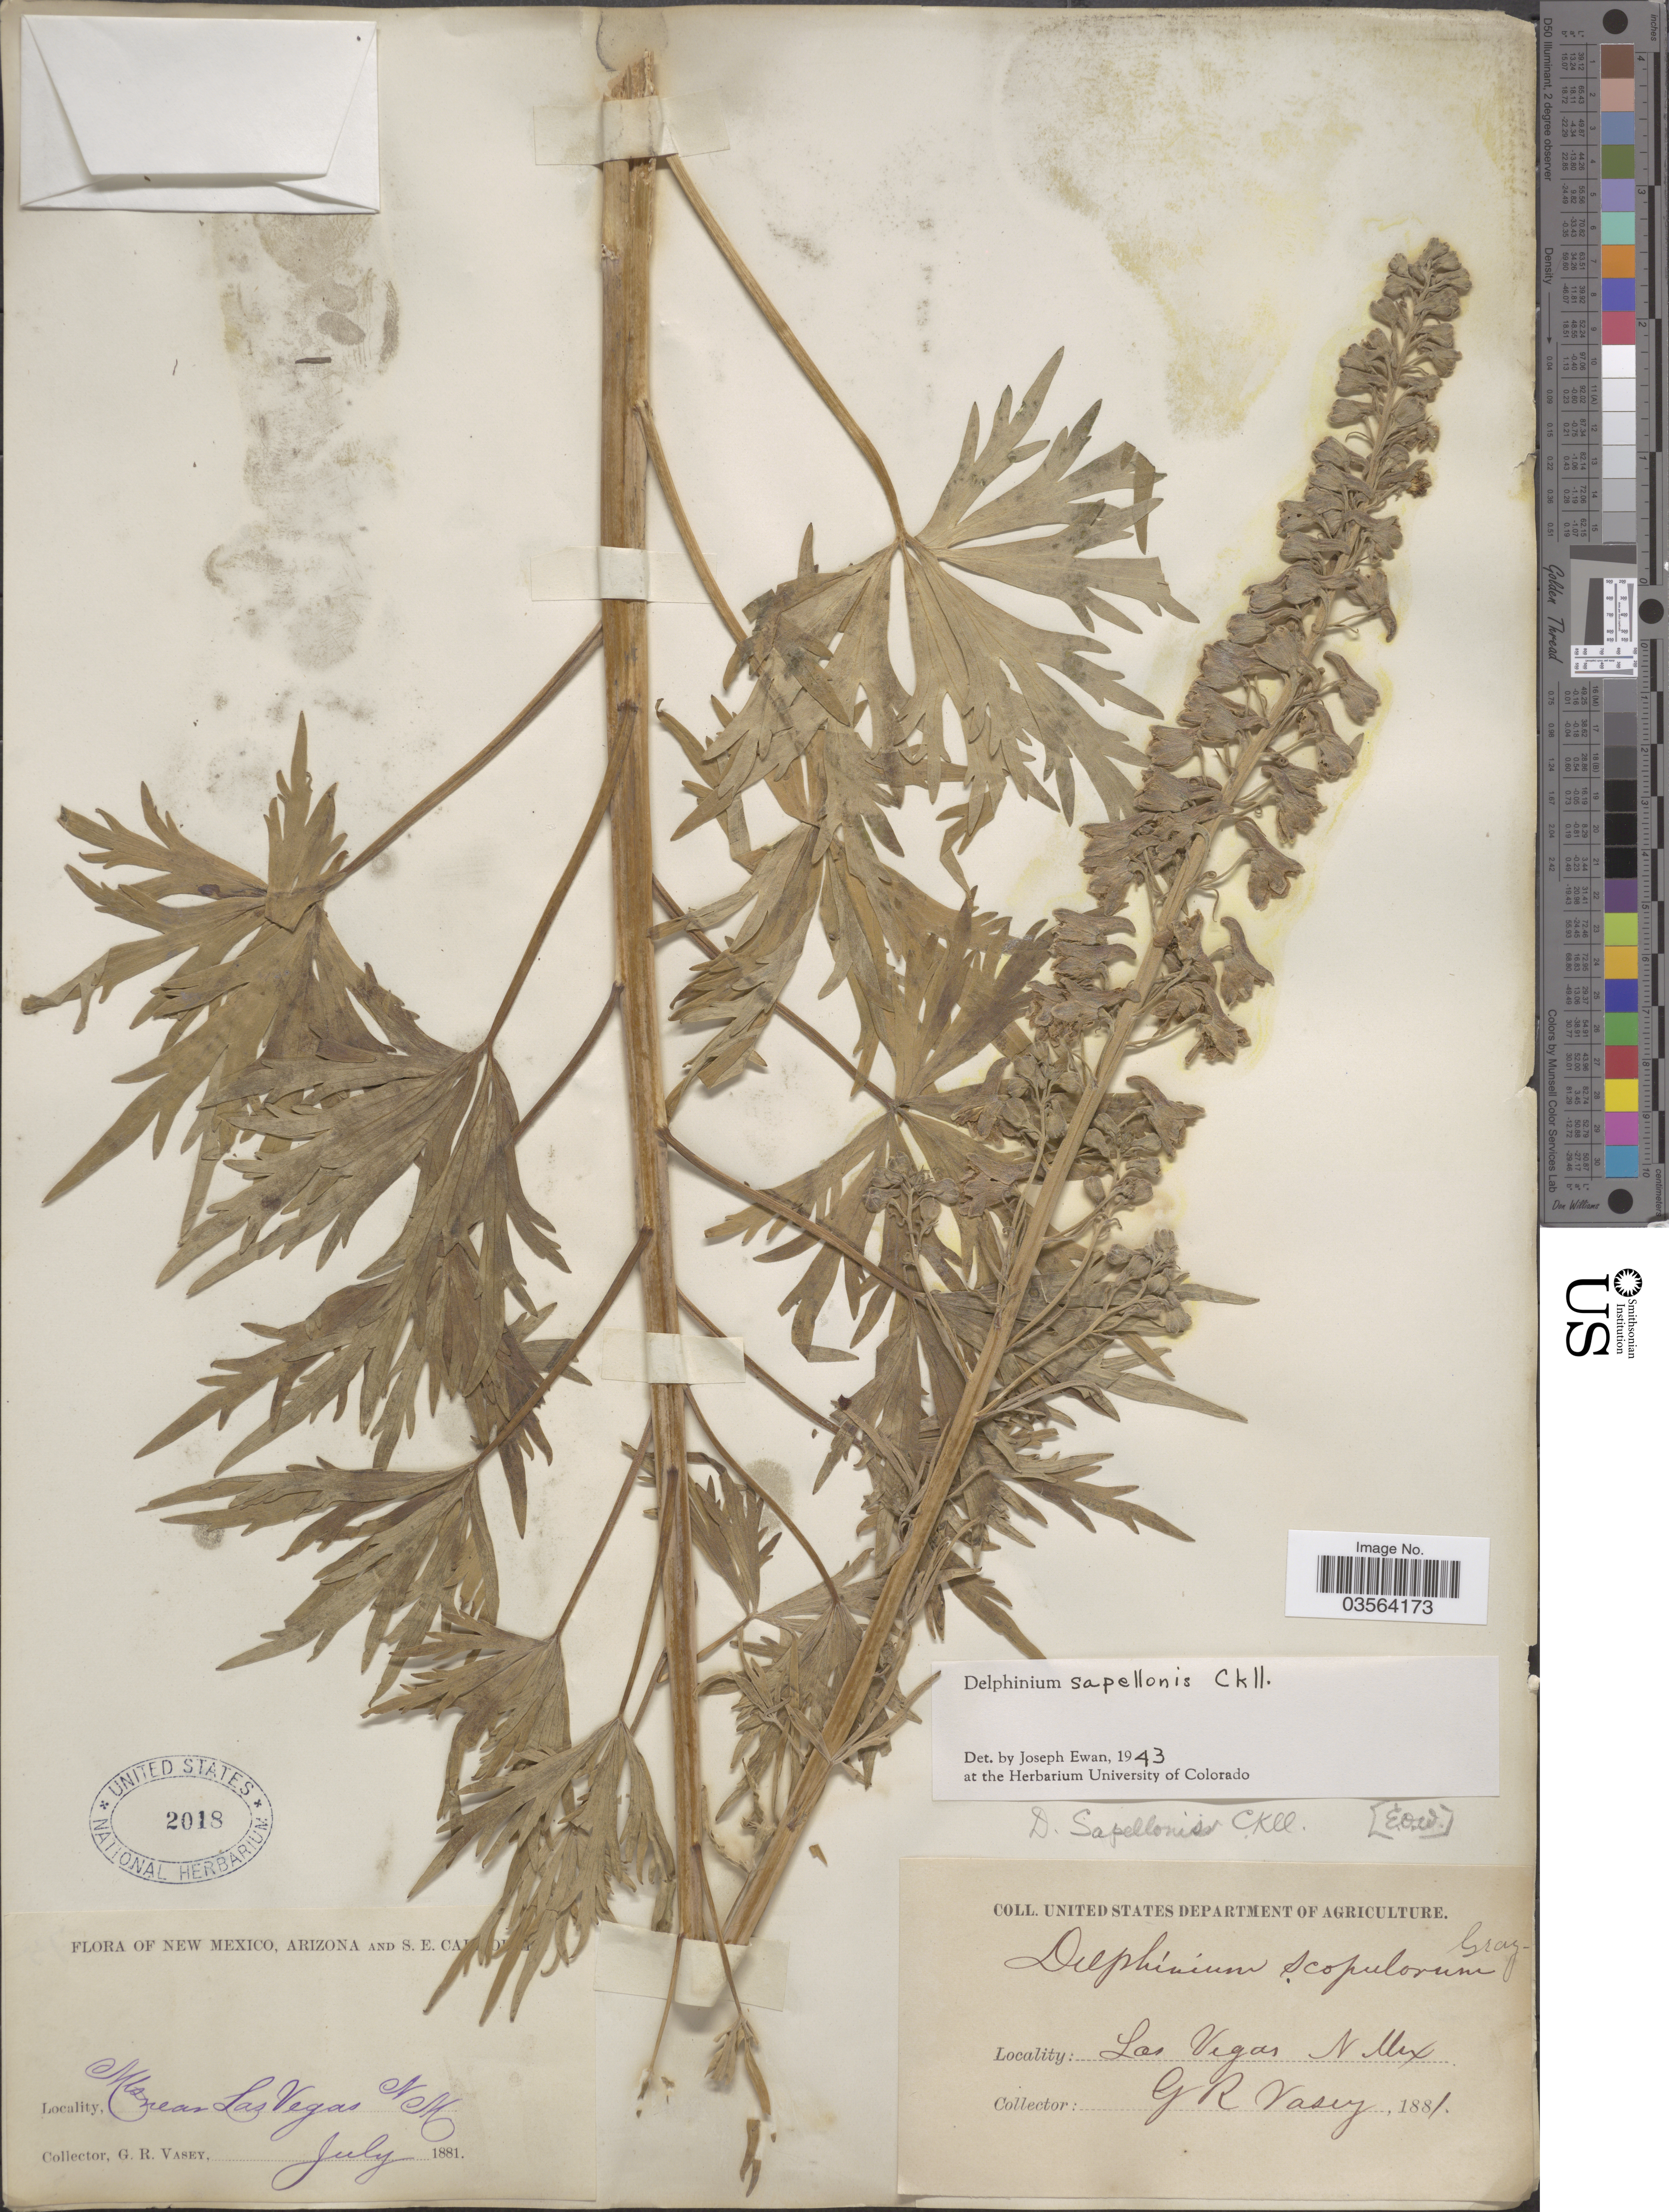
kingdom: Plantae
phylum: Tracheophyta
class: Magnoliopsida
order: Ranunculales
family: Ranunculaceae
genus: Delphinium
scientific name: Delphinium sapellonis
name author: Cockerell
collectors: G. R. Vasey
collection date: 1881-07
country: United States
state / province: New Mexico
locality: Mts near Las Vegas.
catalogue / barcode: US 2018